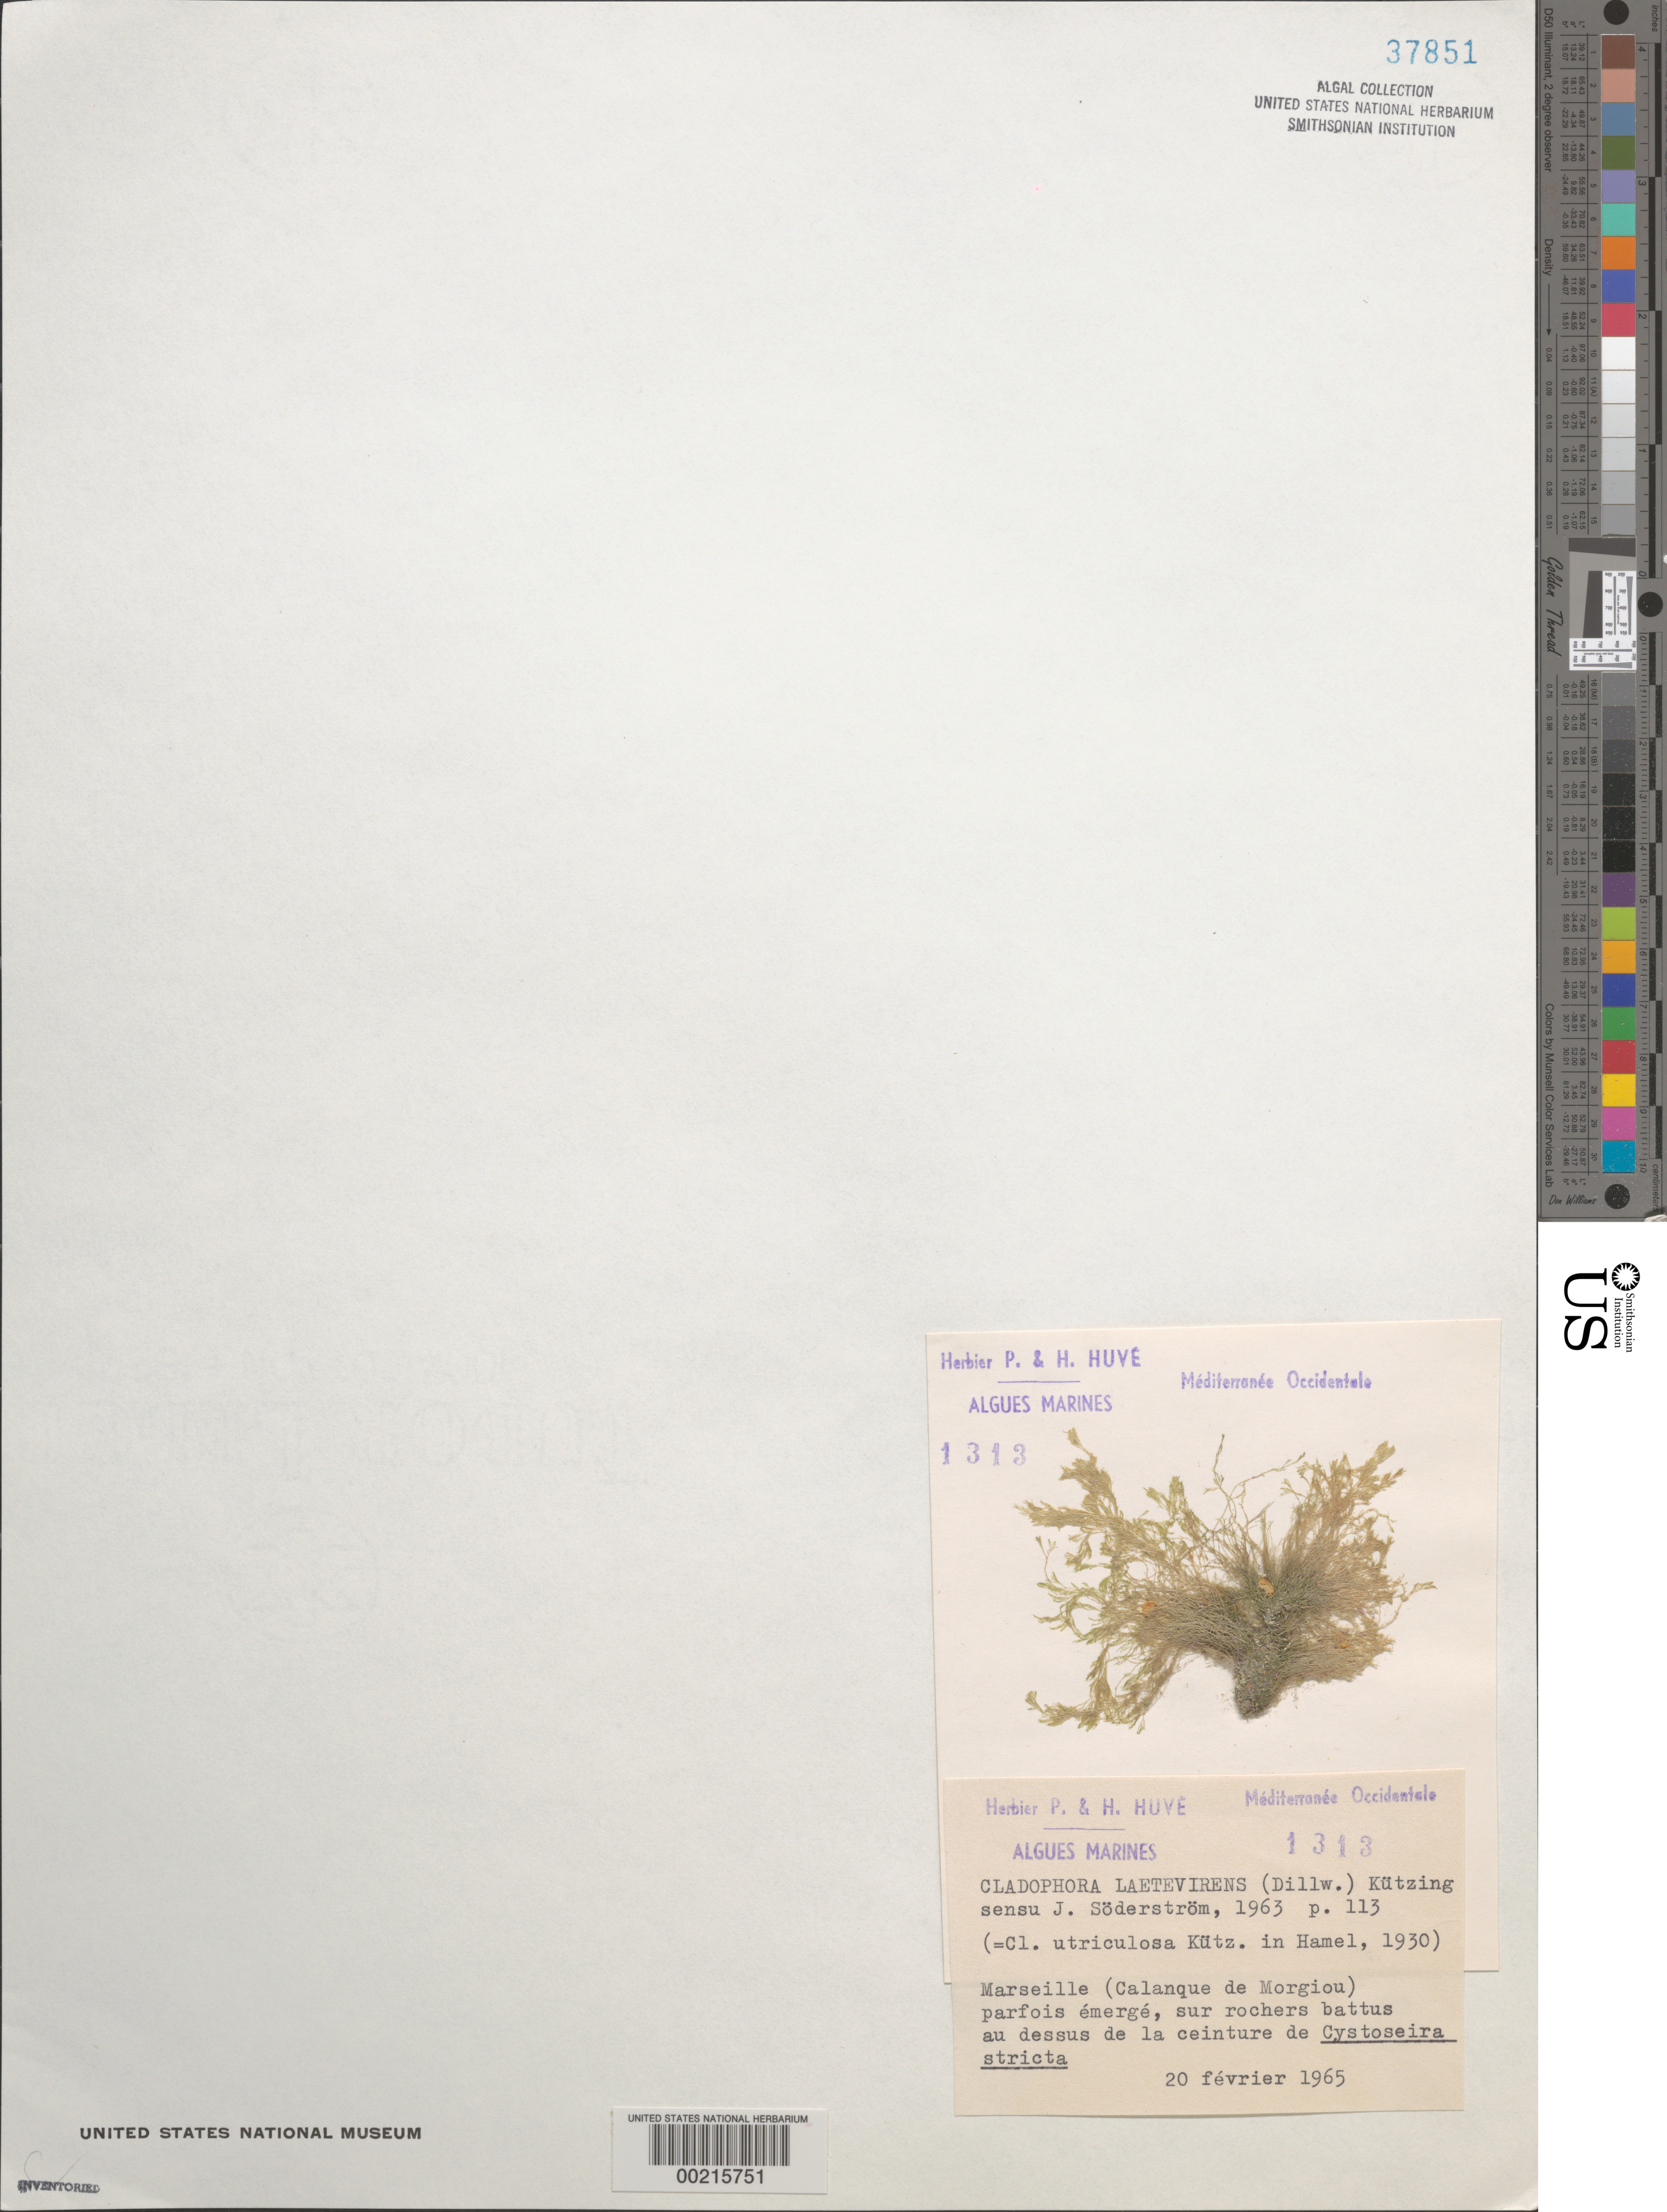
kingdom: Plantae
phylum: Chlorophyta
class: Ulvophyceae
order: Cladophorales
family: Cladophoraceae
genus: Cladophora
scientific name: Cladophora laetevirens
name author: (Dillwyn) Kütz.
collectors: P. Huve & H. Huve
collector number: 1313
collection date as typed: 20 Feb 1965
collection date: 1965-02-20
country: France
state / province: Provence-Alpes-Côte d'Azur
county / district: Bouches-du-Rhône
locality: Marseille, Calanque de Morgiou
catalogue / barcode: US 37851